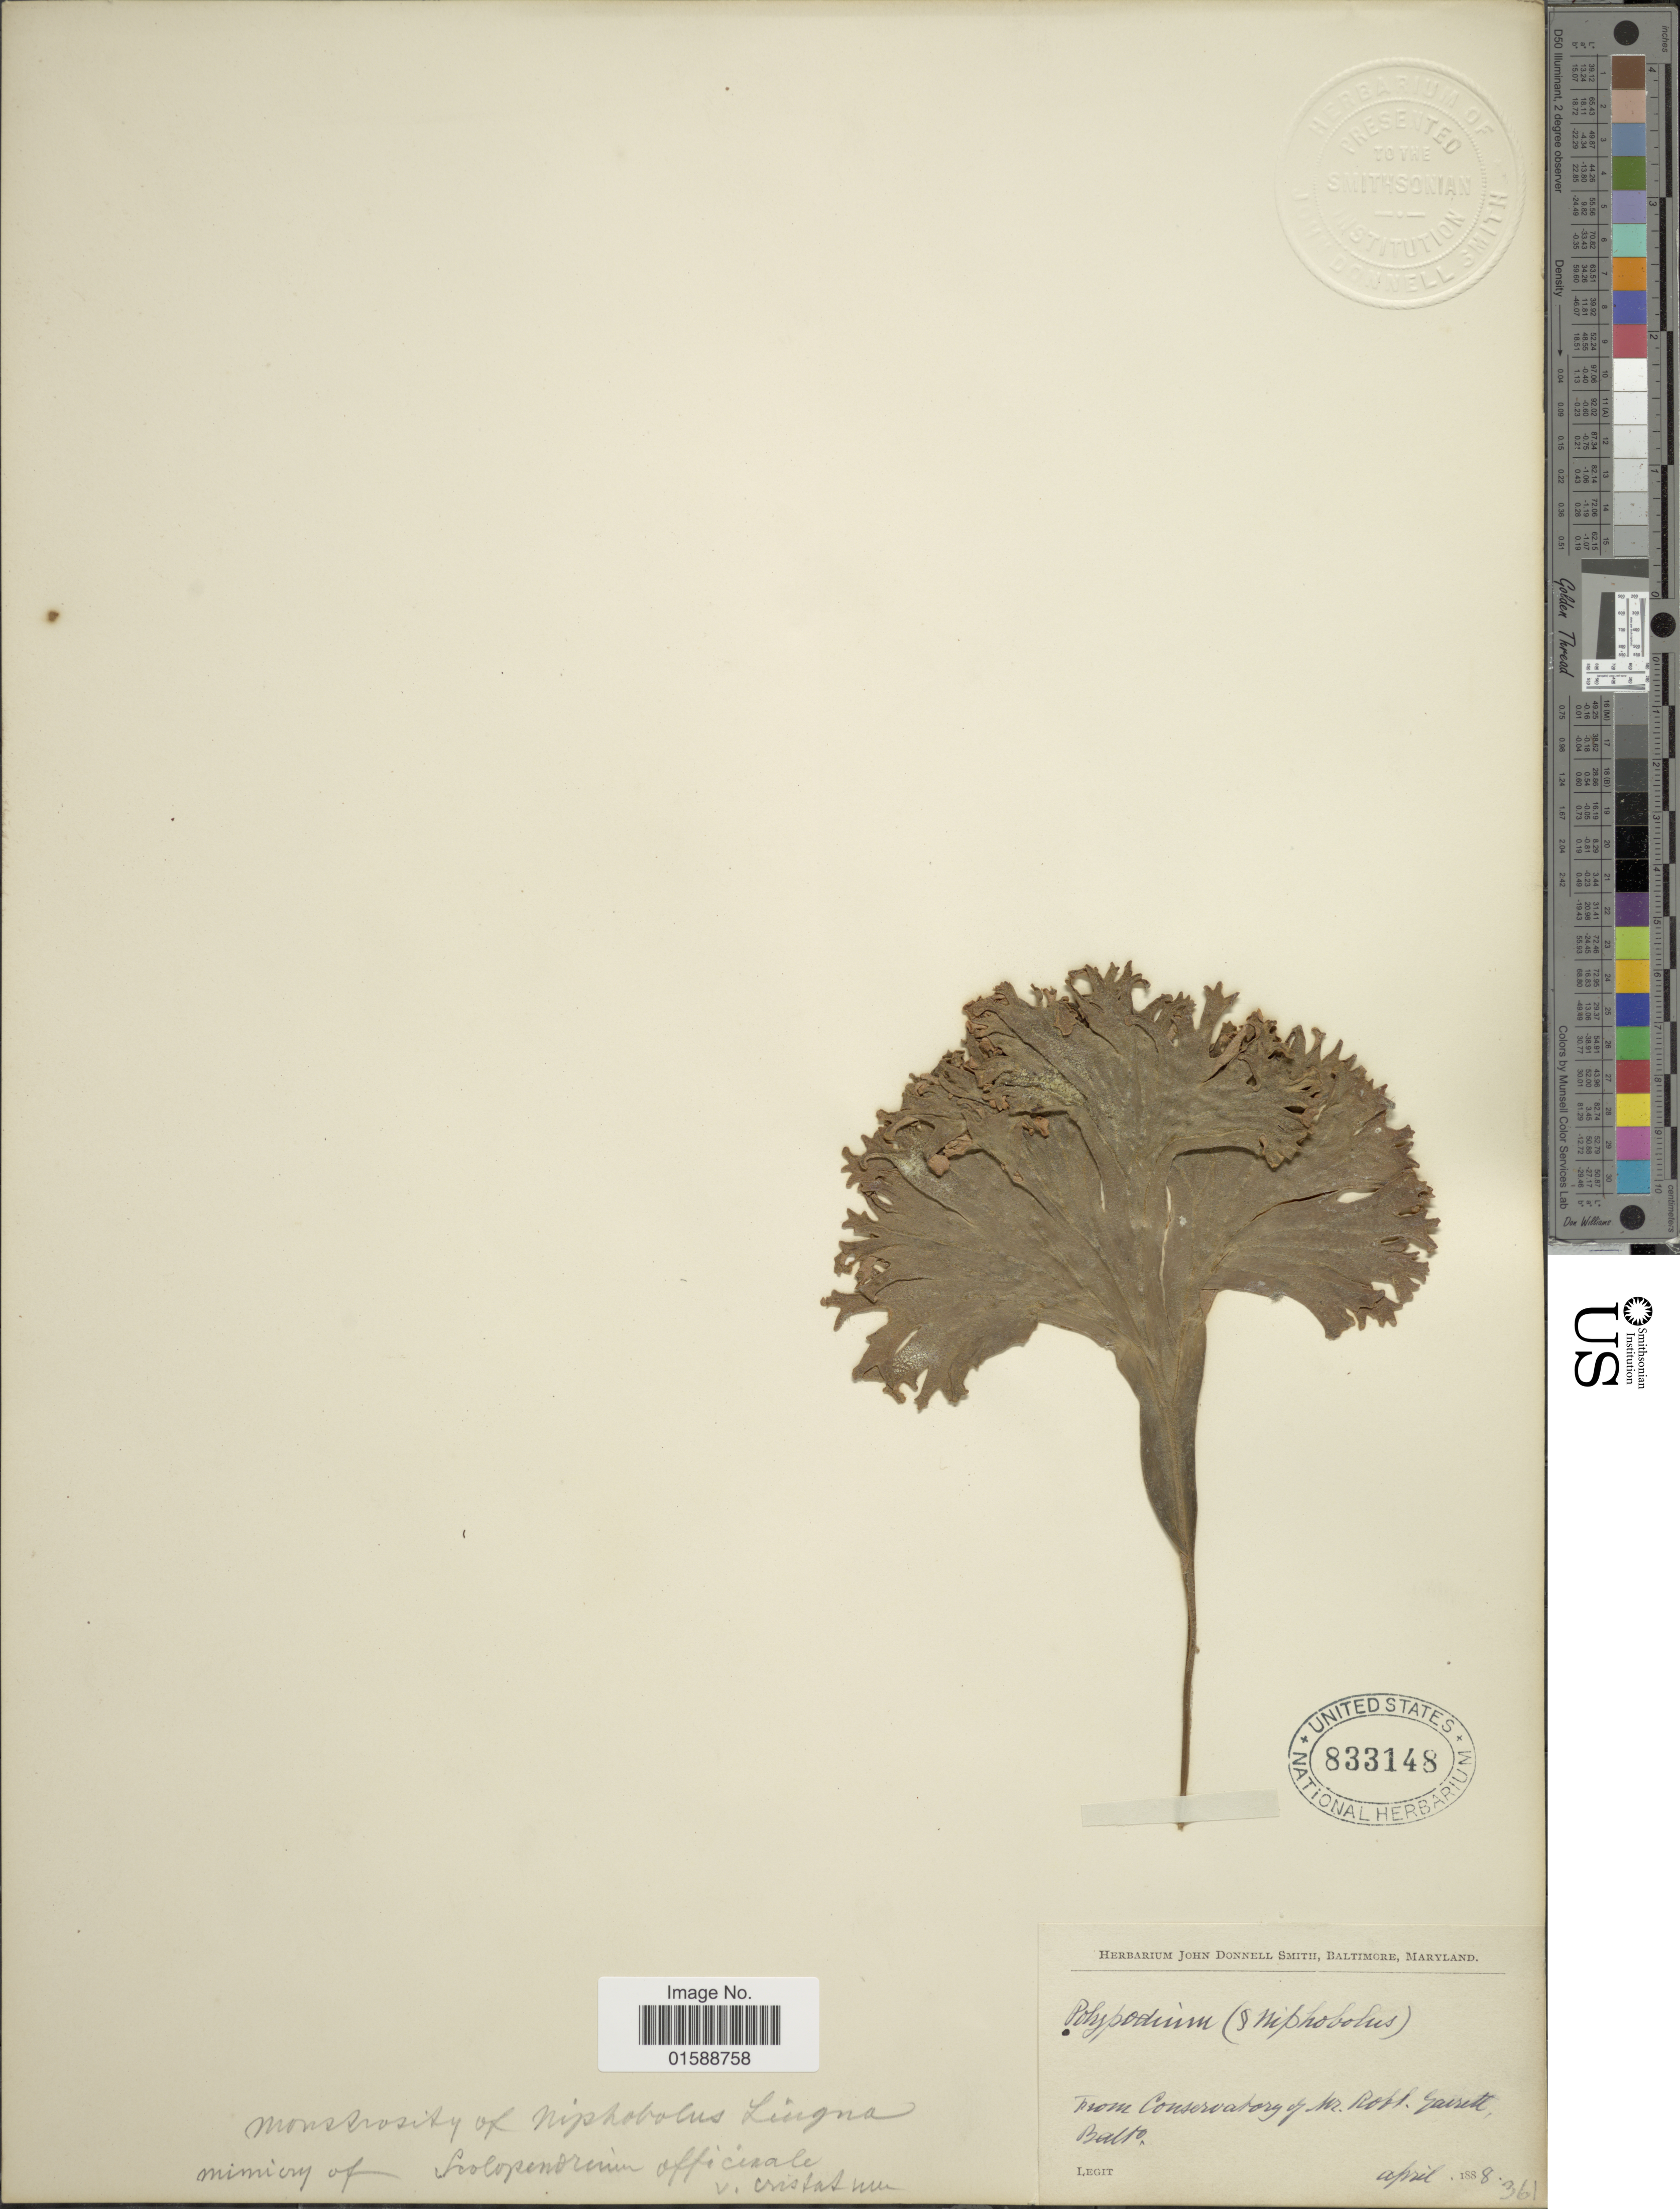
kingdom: Plantae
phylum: Tracheophyta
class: Polypodiopsida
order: Polypodiales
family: Polypodiaceae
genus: Pyrrosia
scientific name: Pyrrosia lingua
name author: (Thurb.) Farw.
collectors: ex Herb. John Donnell Smith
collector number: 341*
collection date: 1888-04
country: United States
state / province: Maryland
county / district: Baltimore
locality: Conservatory of Mr. Robt. Garrett, Balto [cultivated]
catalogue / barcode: US 833148